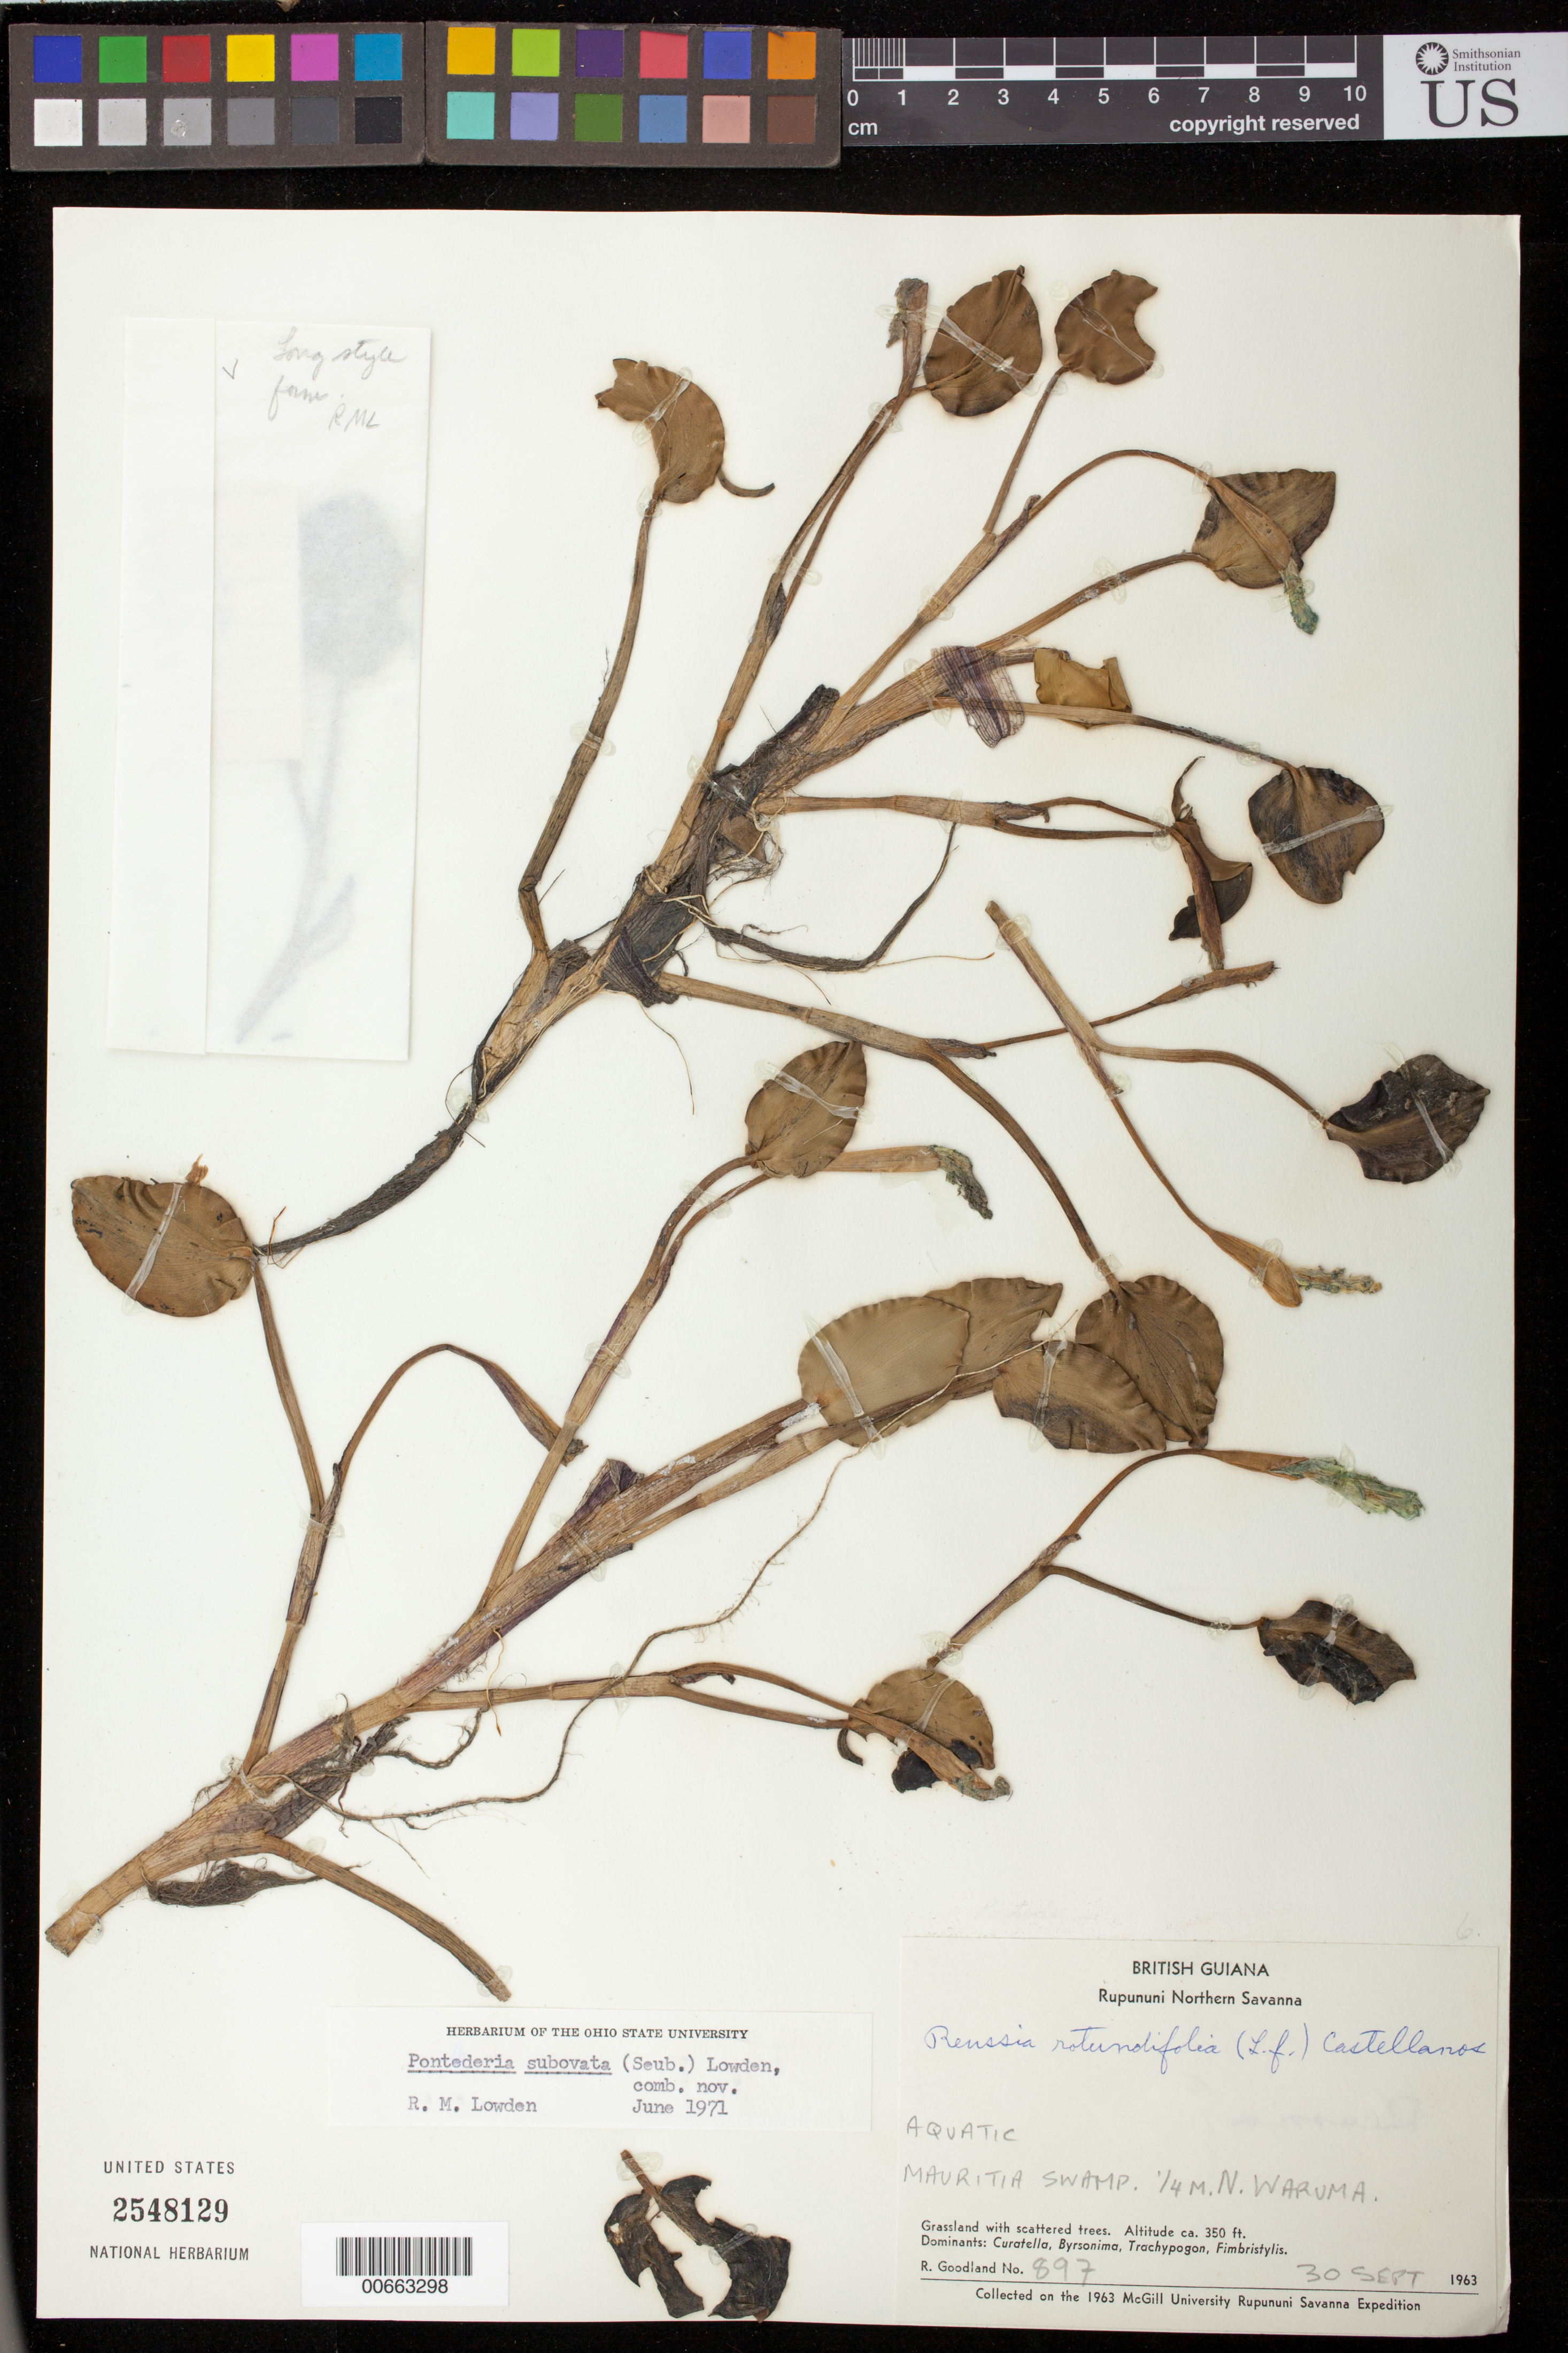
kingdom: Plantae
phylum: Tracheophyta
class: Liliopsida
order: Commelinales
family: Pontederiaceae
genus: Pontederia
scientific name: Pontederia subovata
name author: (Seub.) Lowden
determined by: Lowden, R. M.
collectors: R. Goodland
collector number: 897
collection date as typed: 30-Sep-63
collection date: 1963-09-30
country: Guyana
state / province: U. Takutu-U. Essequibo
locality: Rupununi Northern Savanna, 1/4 mi N Waruma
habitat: Grassland with scattered trees. Dominants: Curatella, Byrsonima, Trachypogon, Fimbristylis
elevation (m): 107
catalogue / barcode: US 2548129